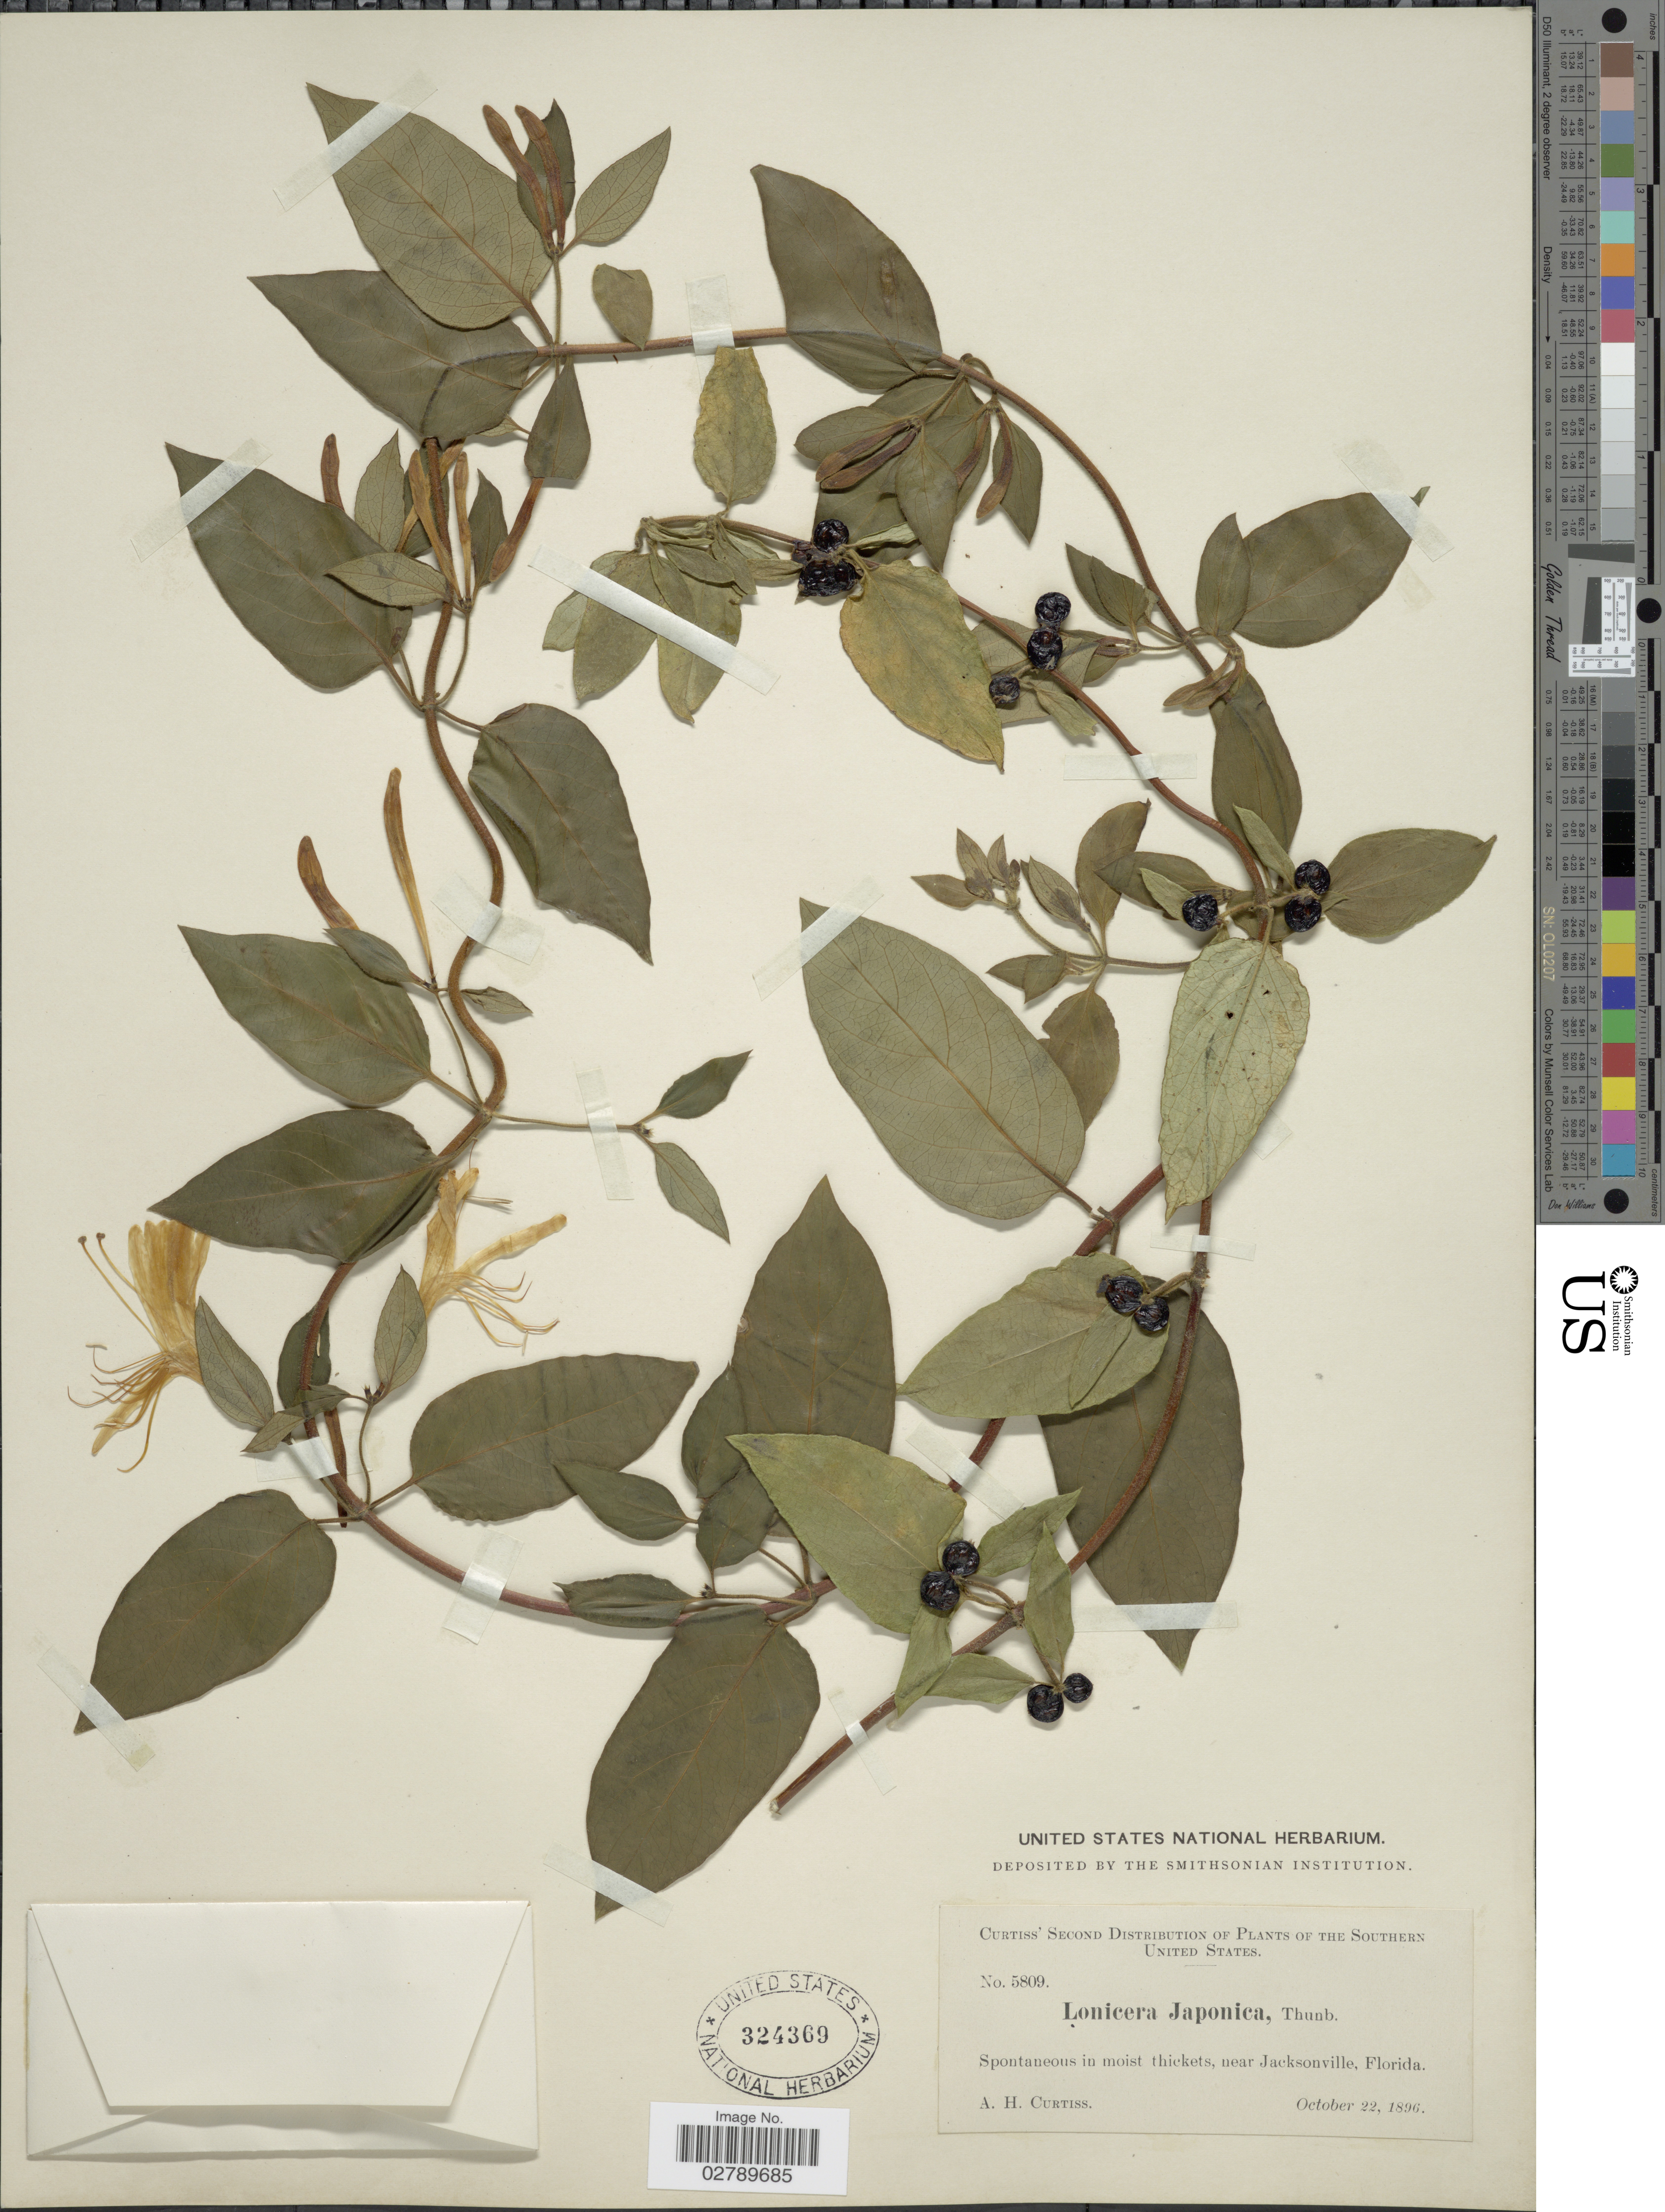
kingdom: Plantae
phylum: Tracheophyta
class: Magnoliopsida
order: Dipsacales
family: Caprifoliaceae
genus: Lonicera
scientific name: Lonicera japonica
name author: Thunb.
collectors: A. H. Curtiss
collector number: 5809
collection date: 1896-10-22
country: United States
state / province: Florida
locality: Southern United States. Spontaneous in moist thickets, near Jacksonville.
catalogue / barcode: US 324369